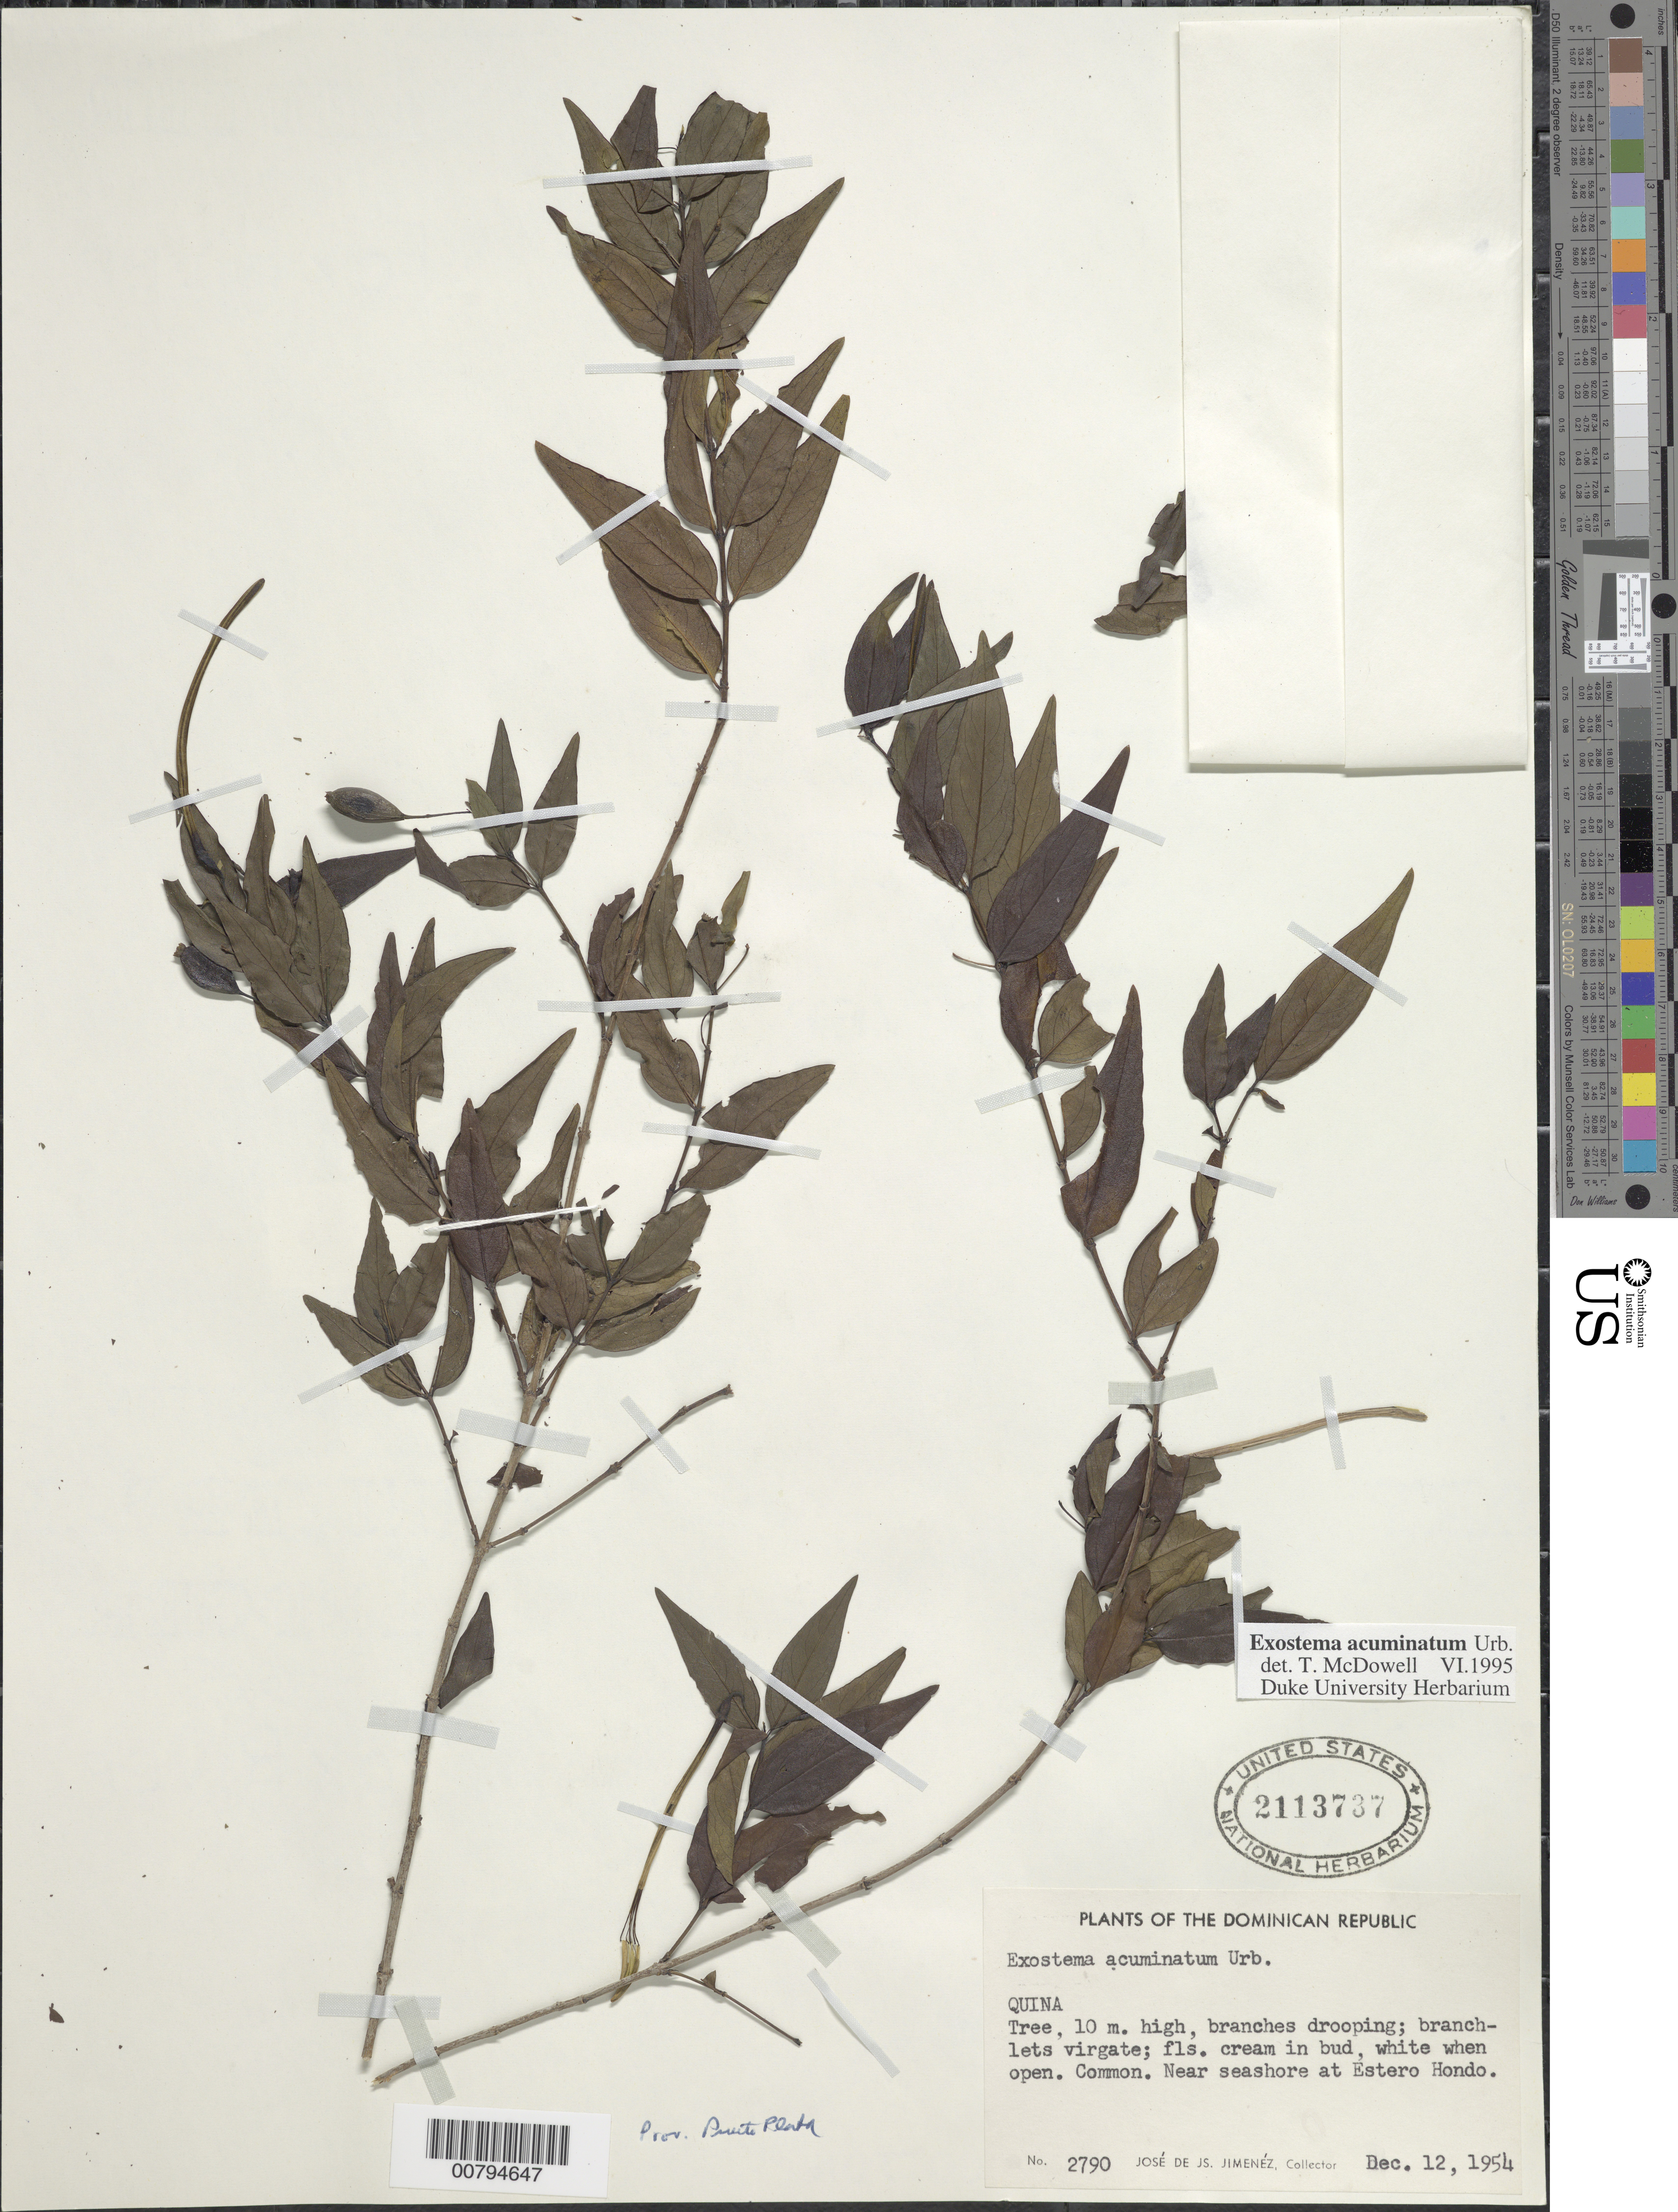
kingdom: Plantae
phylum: Tracheophyta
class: Magnoliopsida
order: Gentianales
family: Rubiaceae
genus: Exostema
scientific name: Exostema acuminatum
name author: Urb.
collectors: J. J. Jiménez Almonte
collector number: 2790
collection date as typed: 12 Dec 1954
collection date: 1954-12-12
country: Dominican Republic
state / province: Puerto Plata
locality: Near seashore at Estero Hondo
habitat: Near seashore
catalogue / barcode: US 2113737